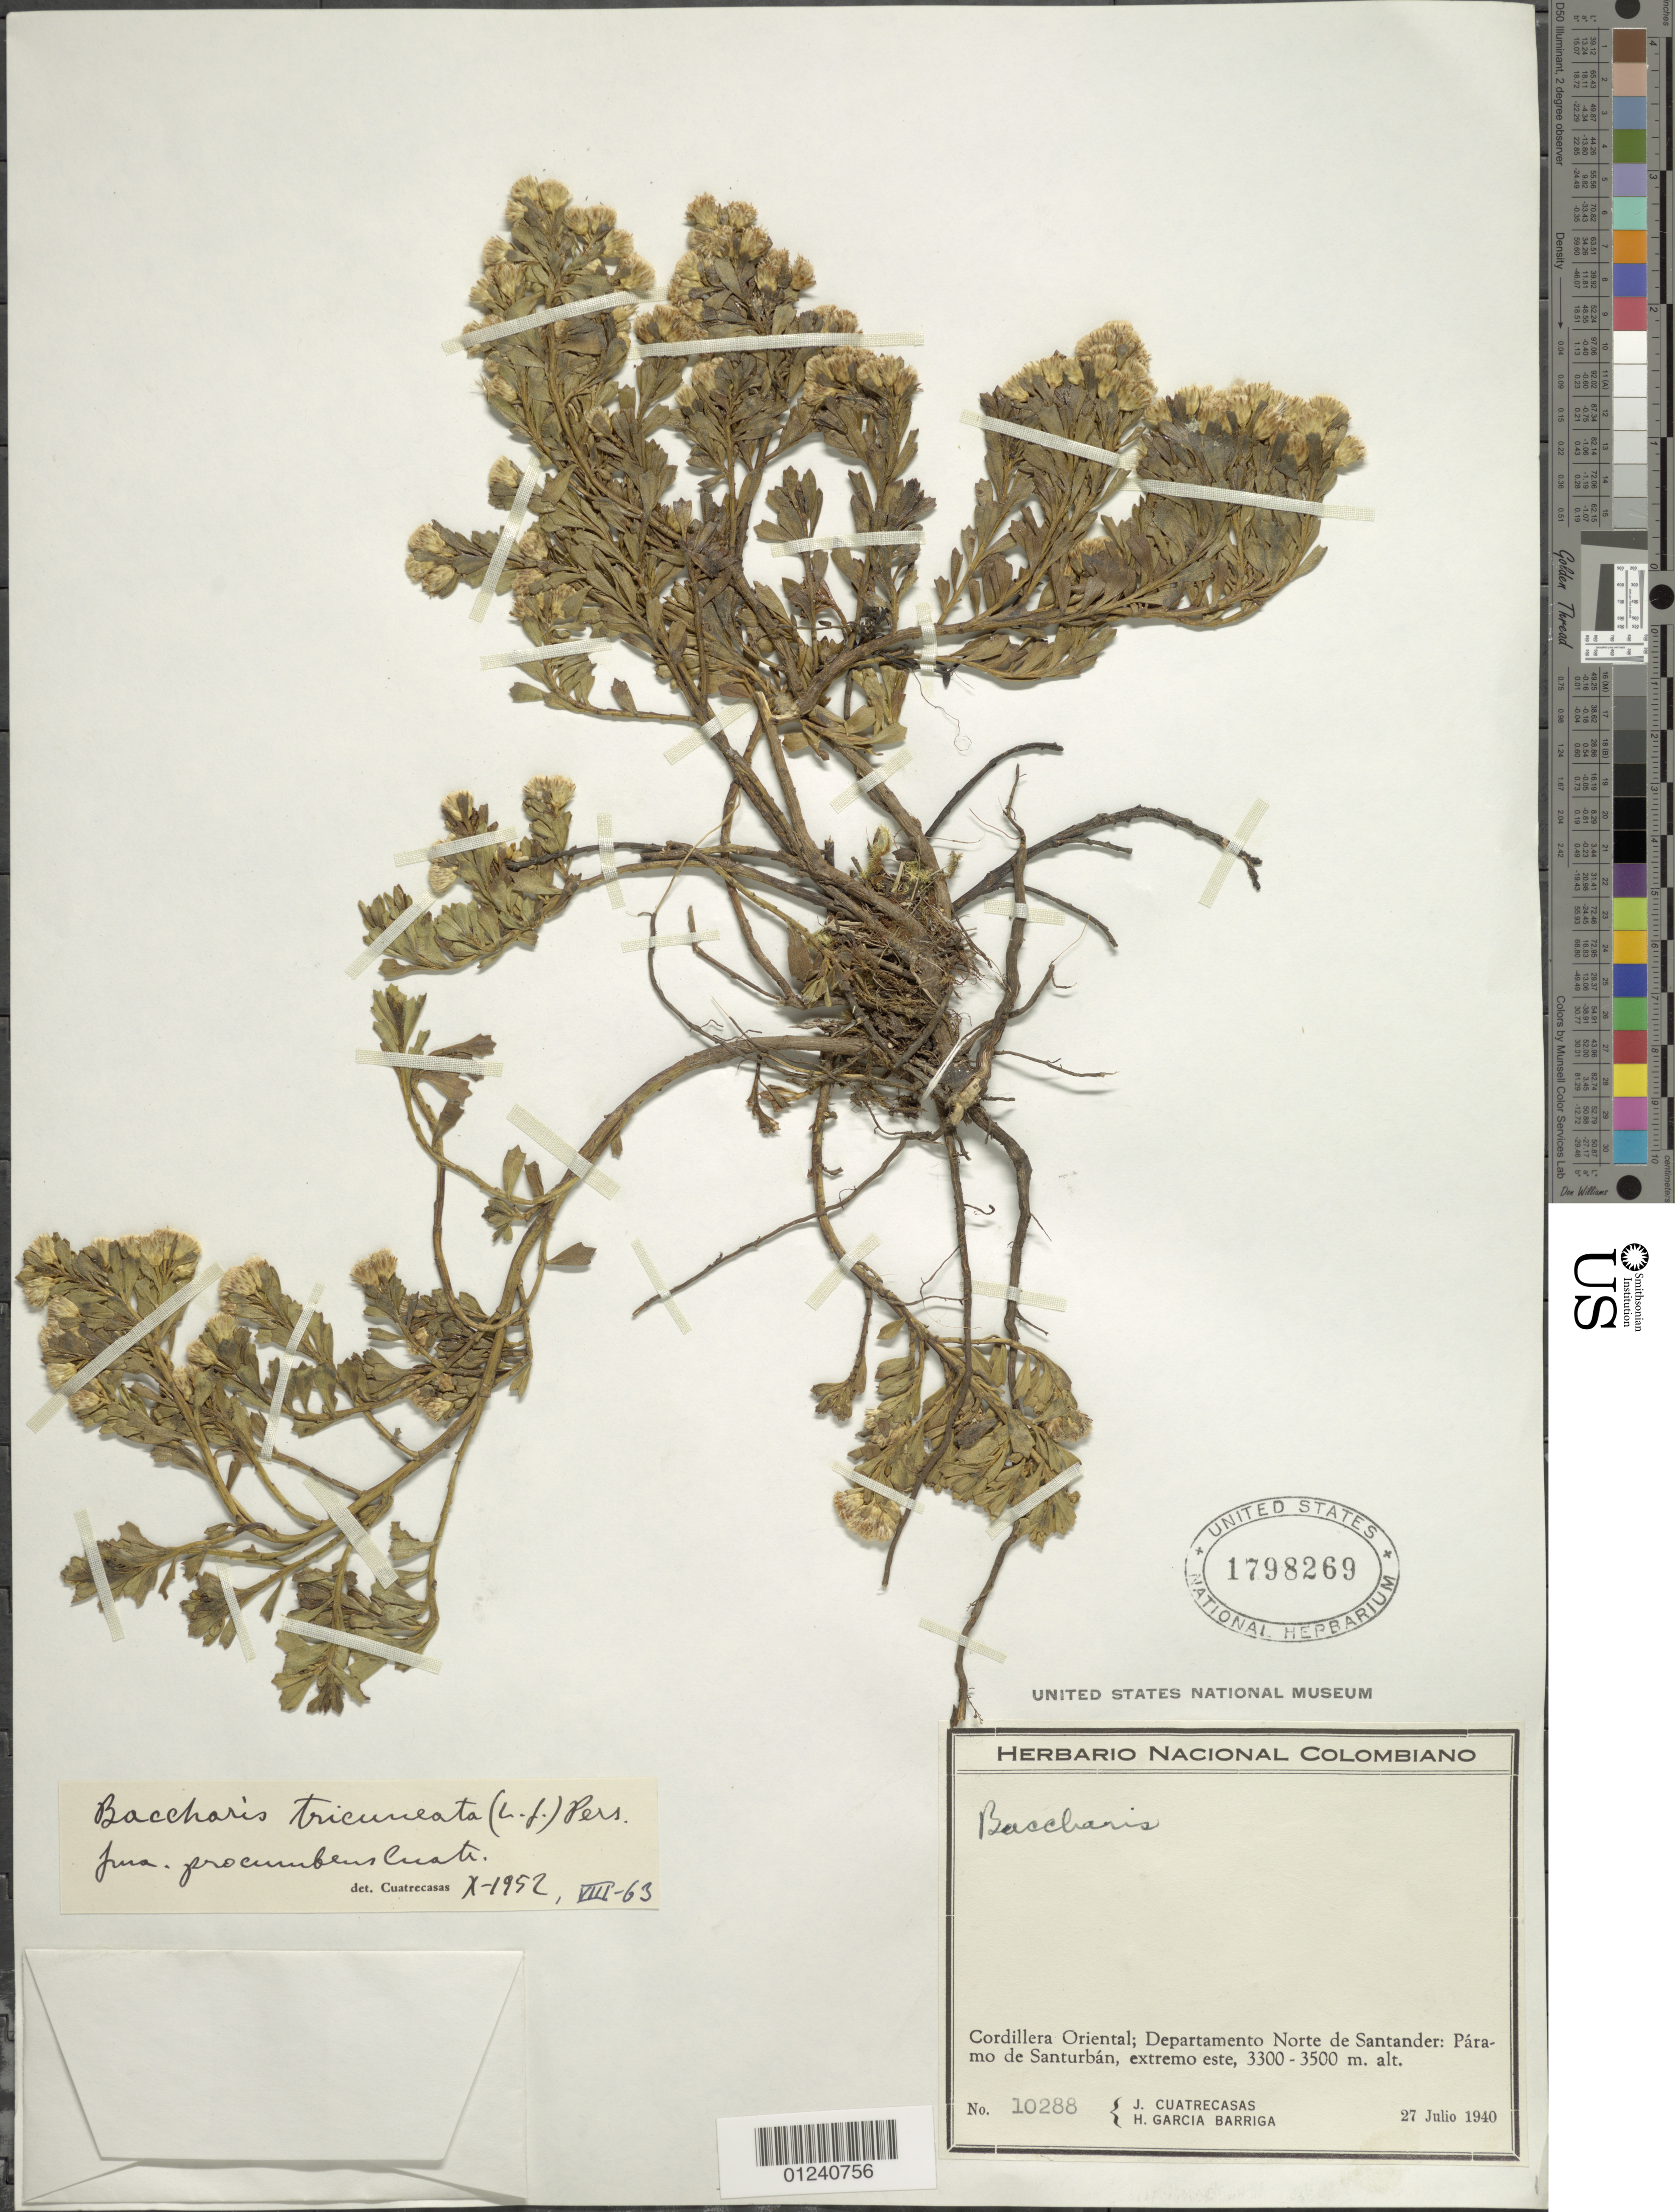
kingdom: Plantae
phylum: Tracheophyta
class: Magnoliopsida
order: Asterales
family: Asteraceae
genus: Baccharis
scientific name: Baccharis tricuneata f. procumbens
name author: Cuatrec.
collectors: J. Cuatrecasas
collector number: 10288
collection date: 1940-07-27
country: Colombia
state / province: Norte de Santander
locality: Cordillera Oriental; Páramo de Santurbán, extremo este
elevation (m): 3300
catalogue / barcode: US 1798269